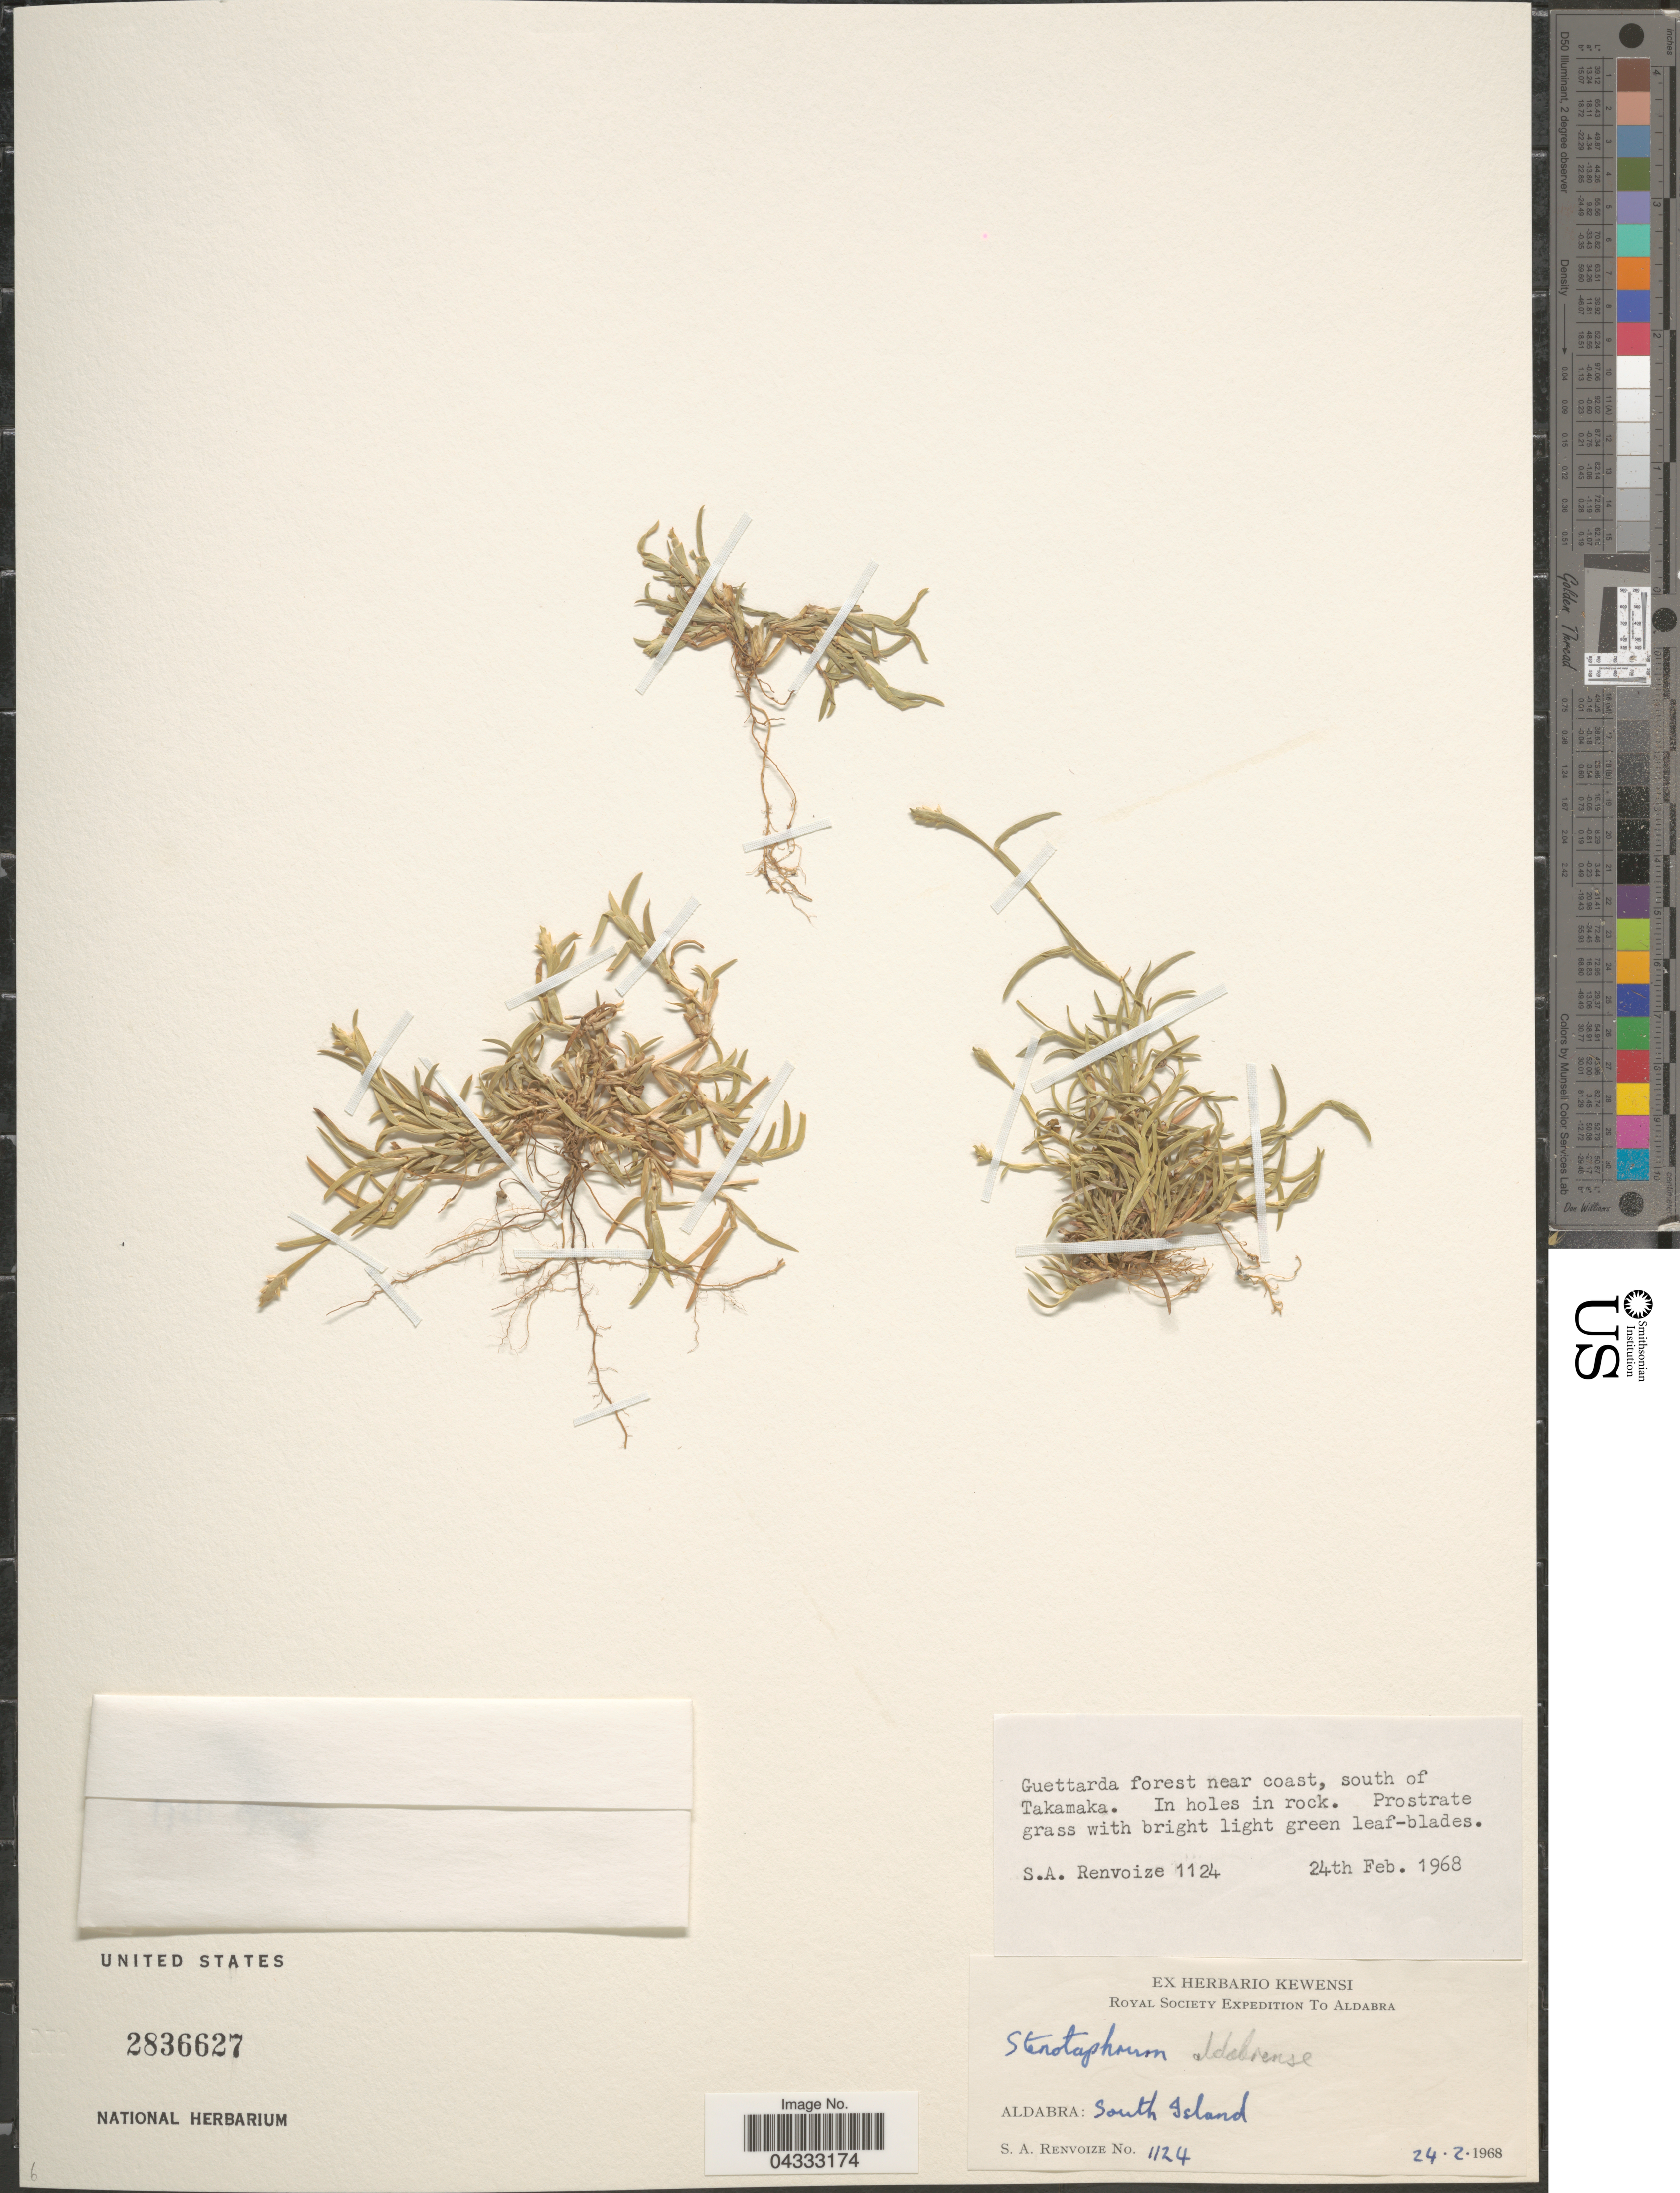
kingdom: Plantae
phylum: Tracheophyta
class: Liliopsida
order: Poales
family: Poaceae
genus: Stenotaphrum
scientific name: Stenotaphrum aldabrense ined. prp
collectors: S. A. Renvoize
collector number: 1124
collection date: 1968-02-24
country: Seychelles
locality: Guettarda forest near coast, south of Takamaka. Royal Society Expedition to Aldabra. Aldabra: South Island.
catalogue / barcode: US 2836627